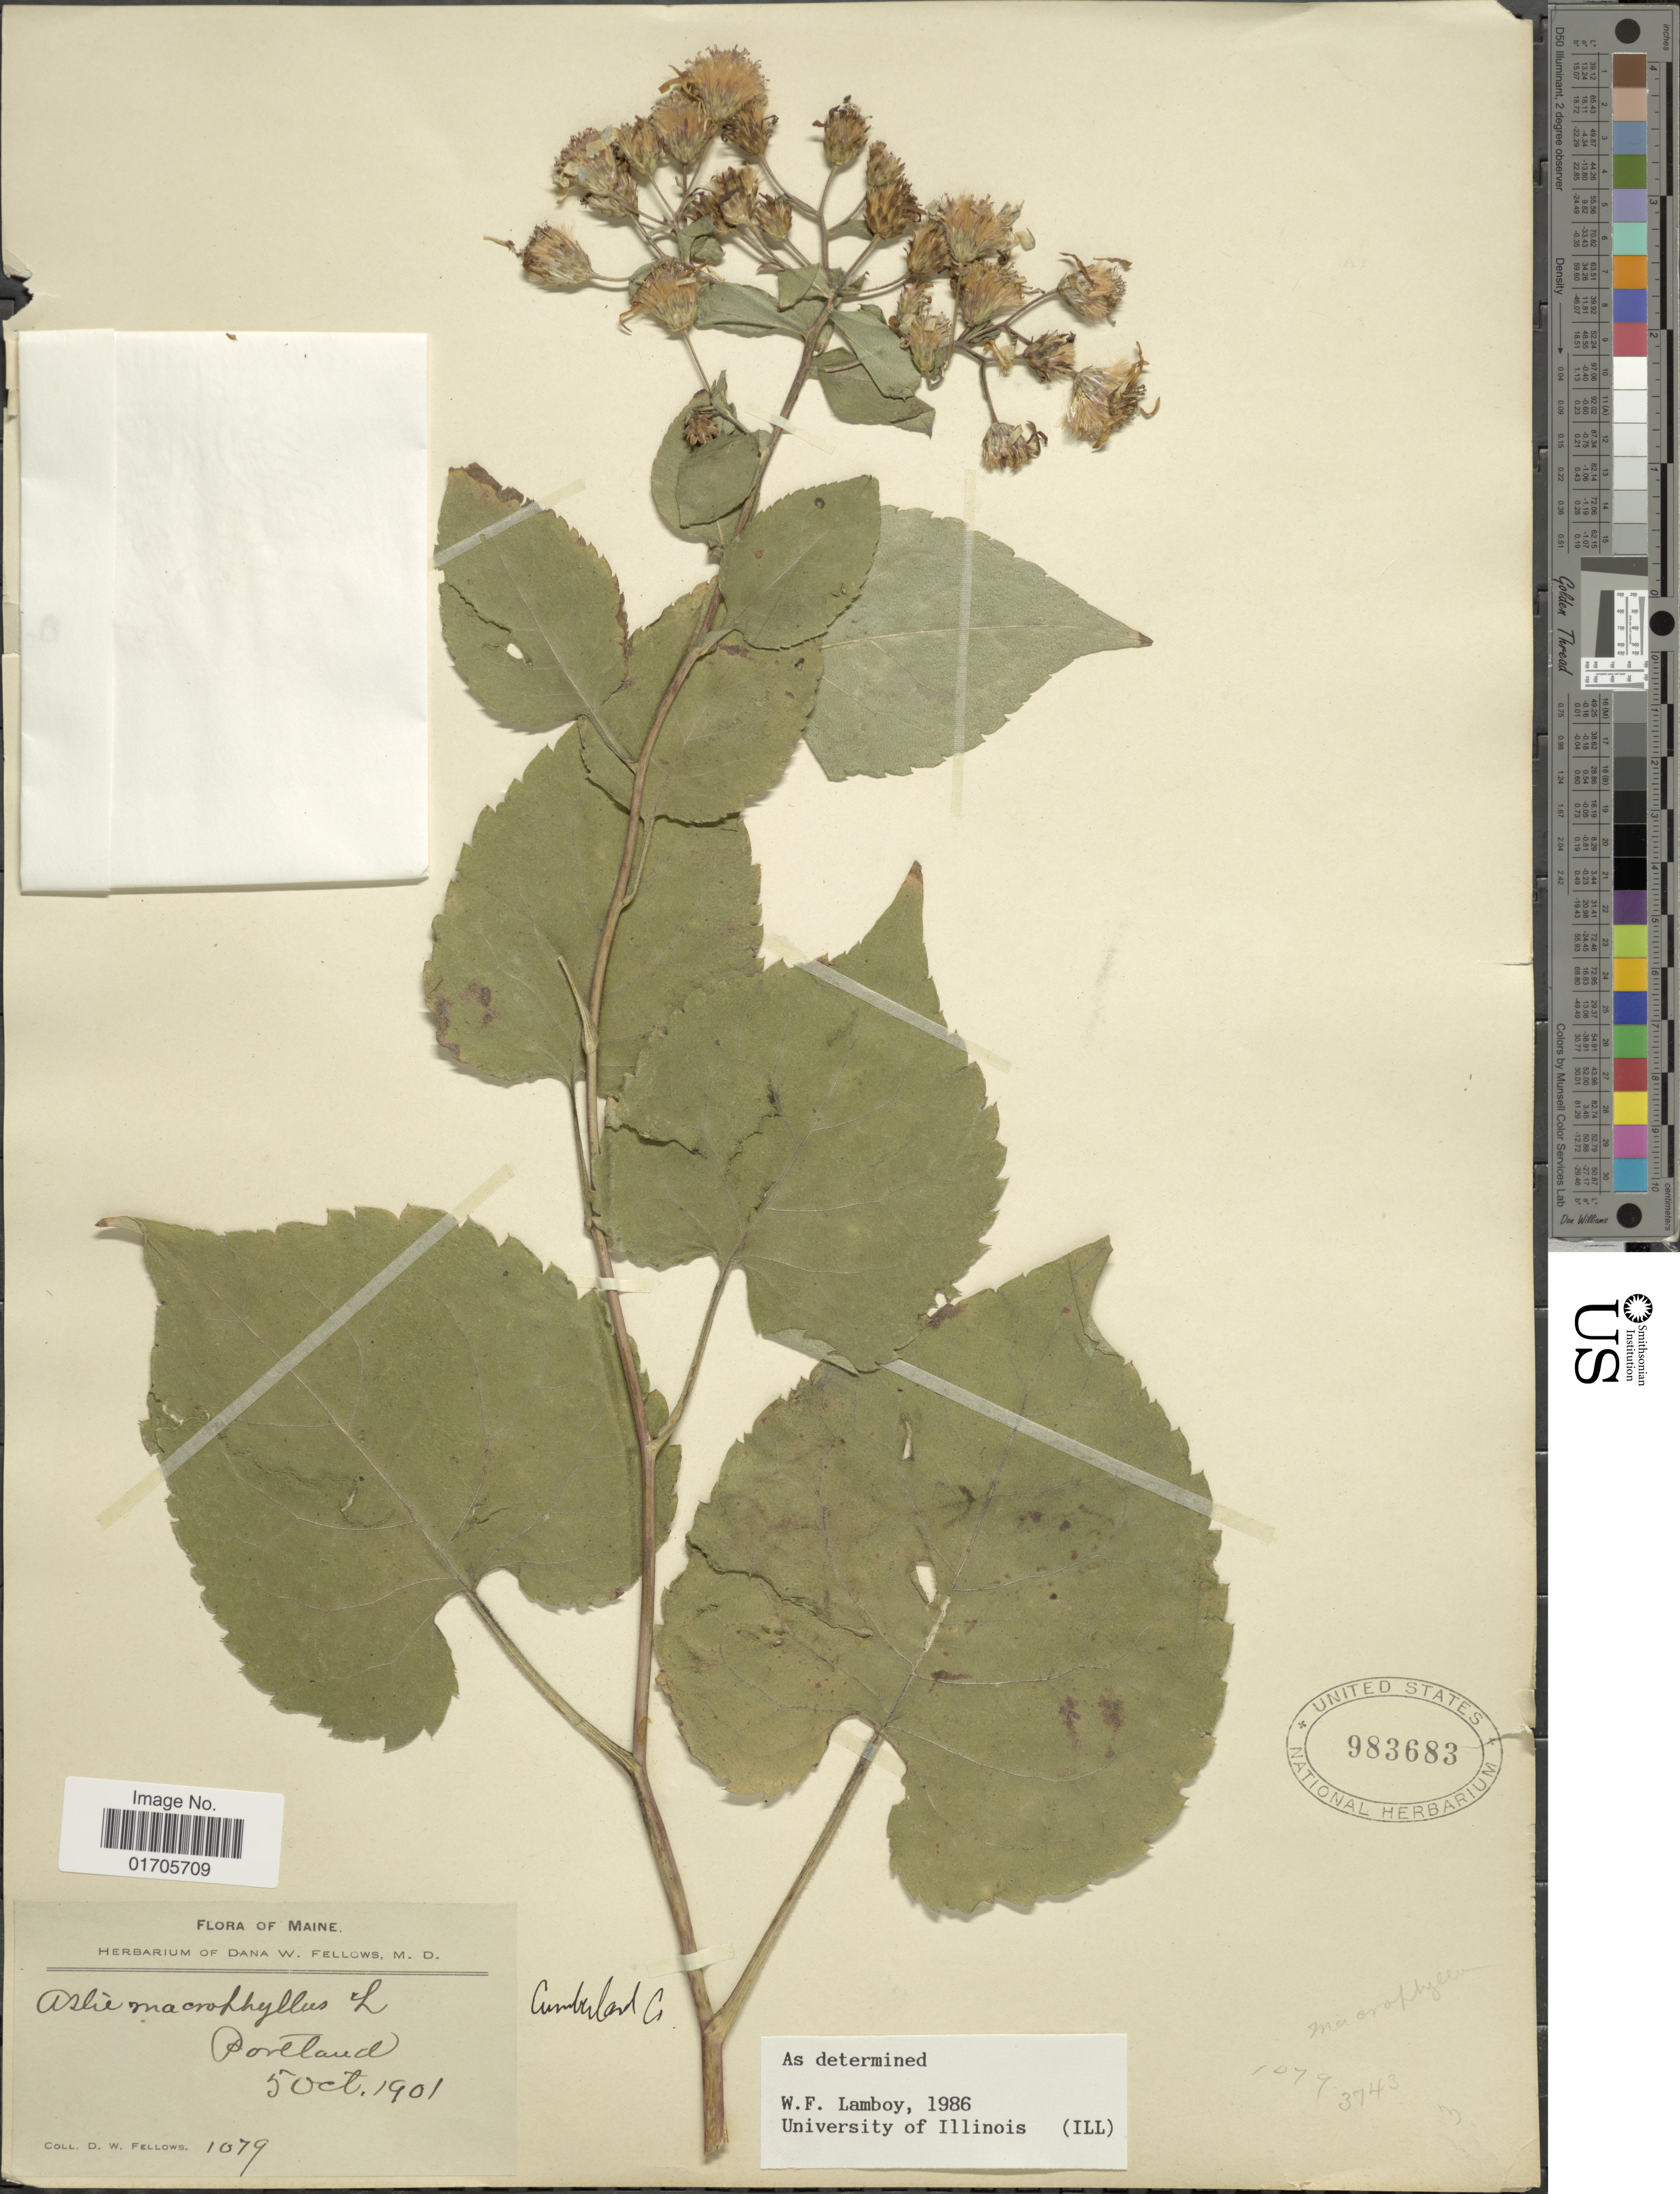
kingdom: Plantae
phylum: Tracheophyta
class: Magnoliopsida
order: Asterales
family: Asteraceae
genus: Eurybia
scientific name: Eurybia macrophylla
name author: (L.) Cass.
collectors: D. W. Fellows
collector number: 1079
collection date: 1901-10-05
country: United States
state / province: Maine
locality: Maine. Portland. Cumberland Co.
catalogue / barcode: US 983683